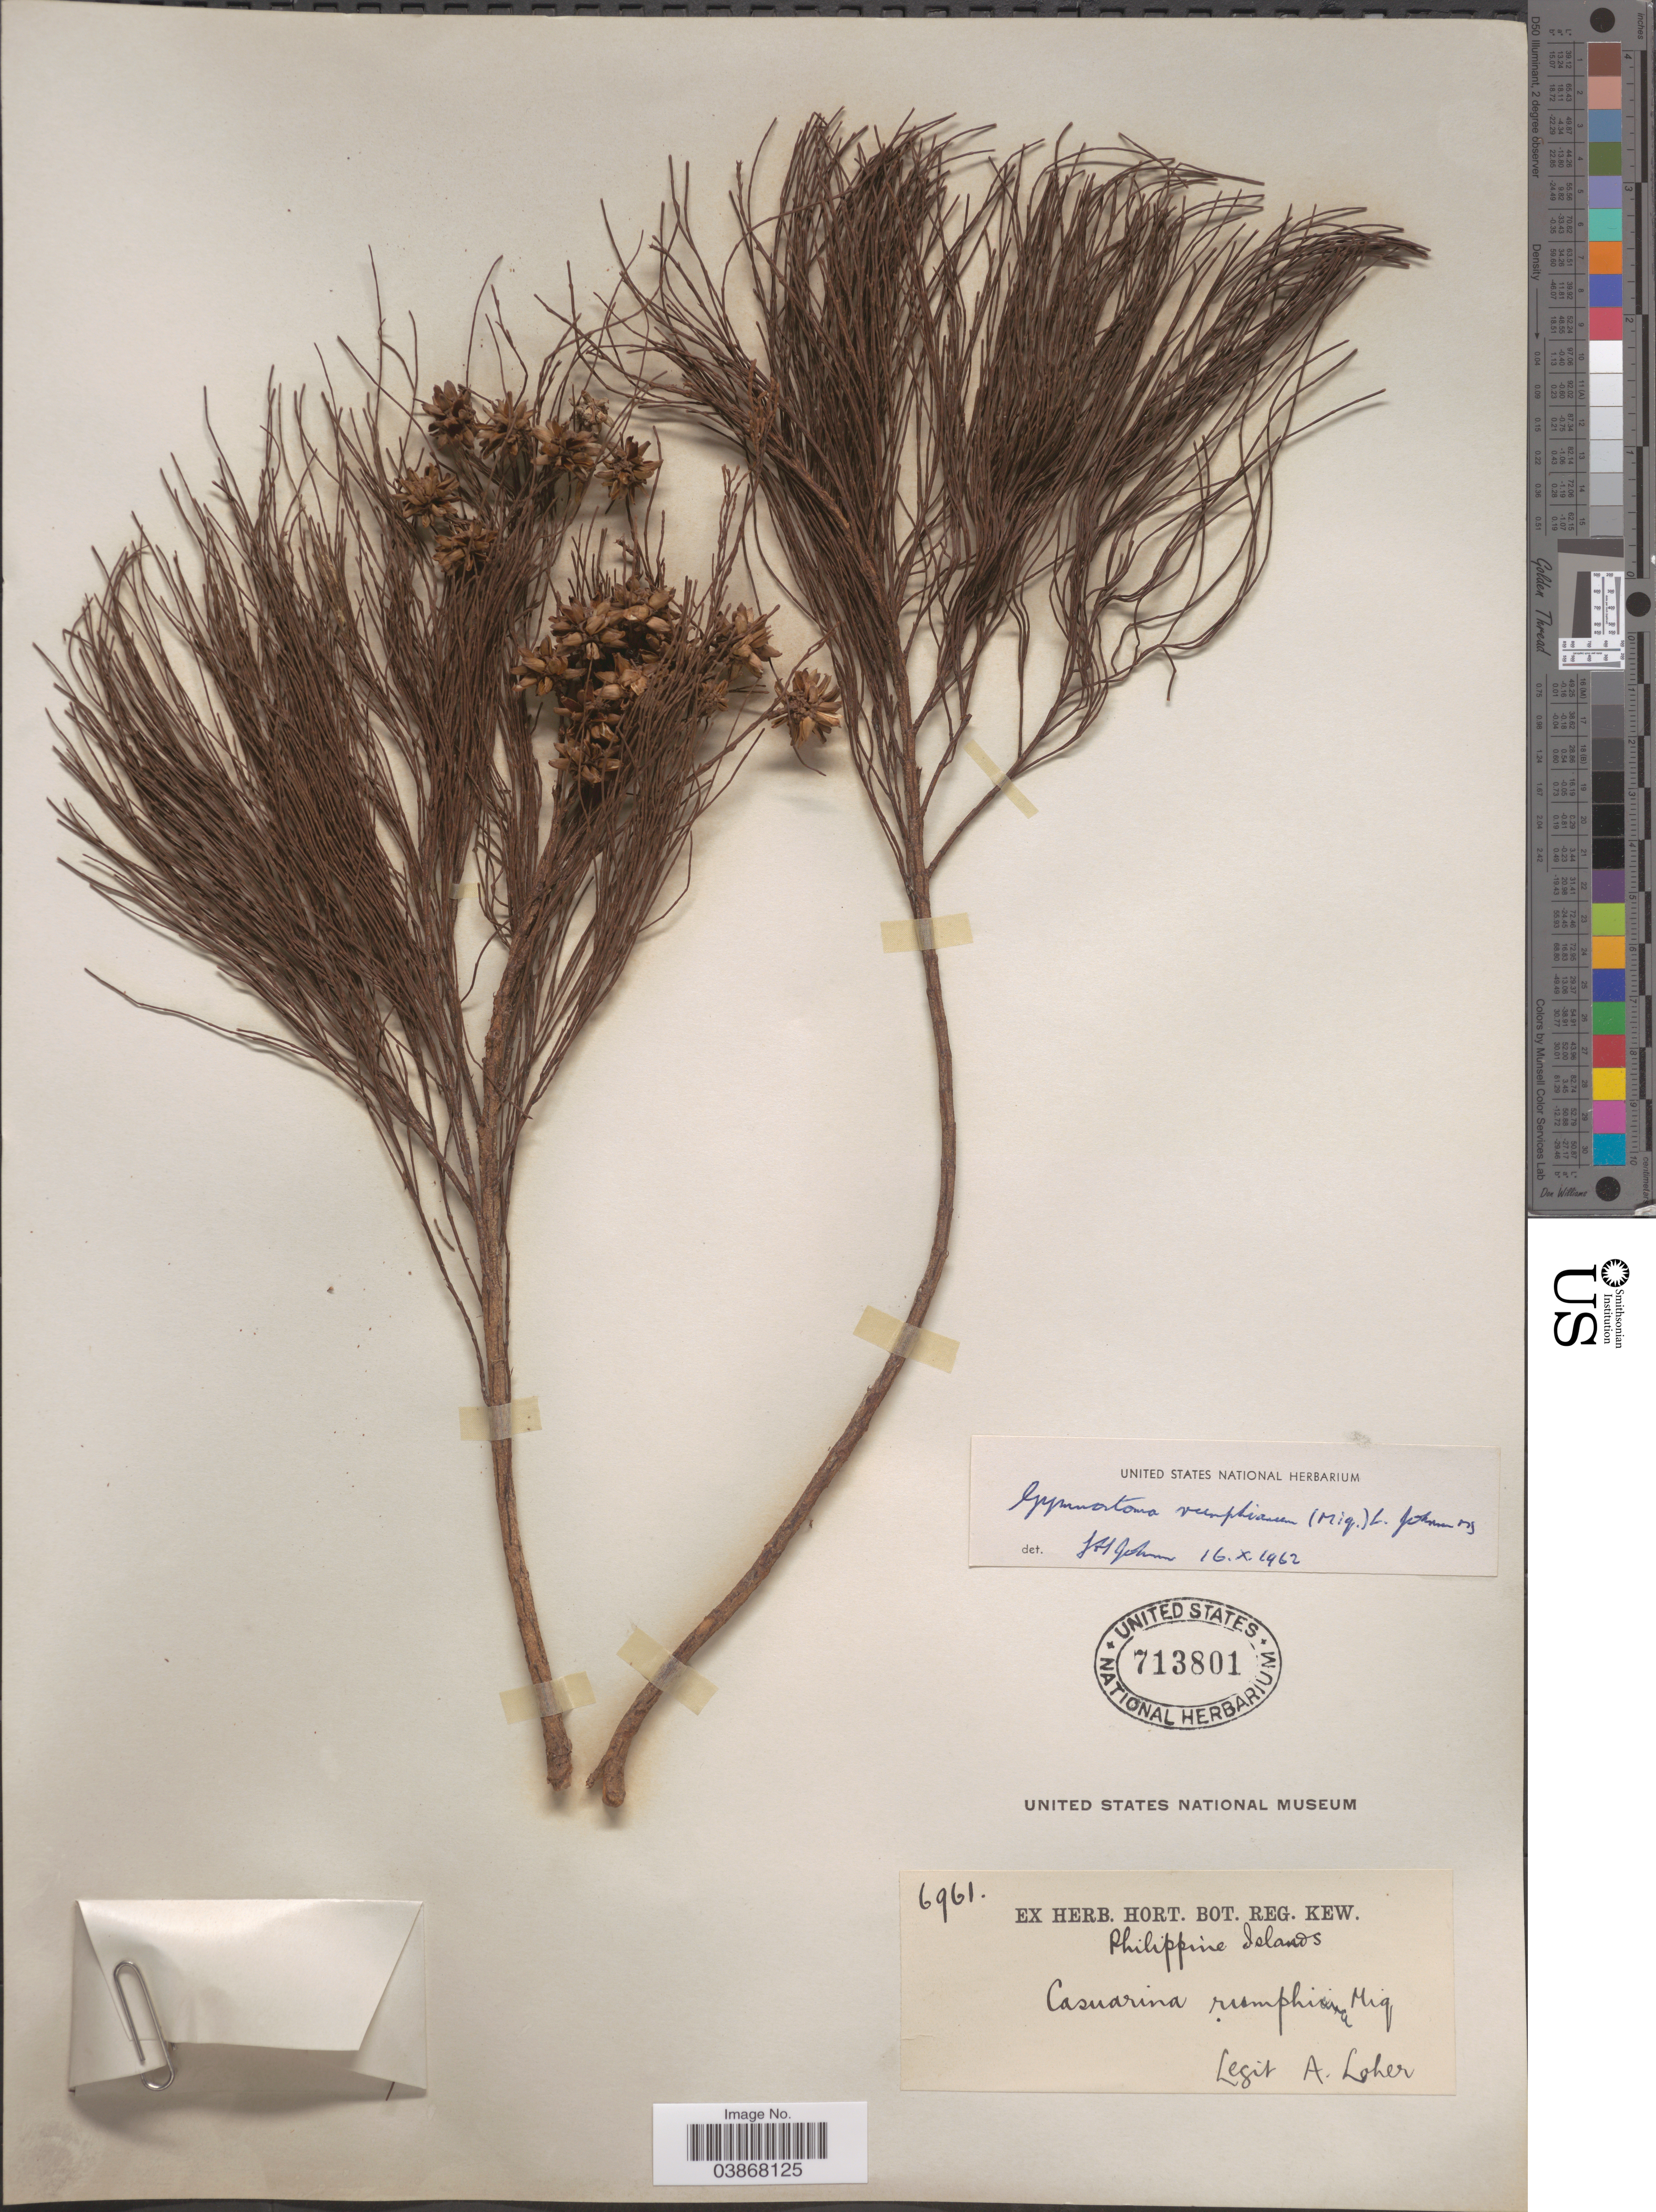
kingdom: Plantae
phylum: Tracheophyta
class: Magnoliopsida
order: Fagales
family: Casuarinaceae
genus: Gymnostoma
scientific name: Gymnostoma rumphianum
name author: (Miq.) L.A.S. Johnson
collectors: A. Loher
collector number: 6961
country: Philippines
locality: Philippine Islands.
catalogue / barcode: US 713801